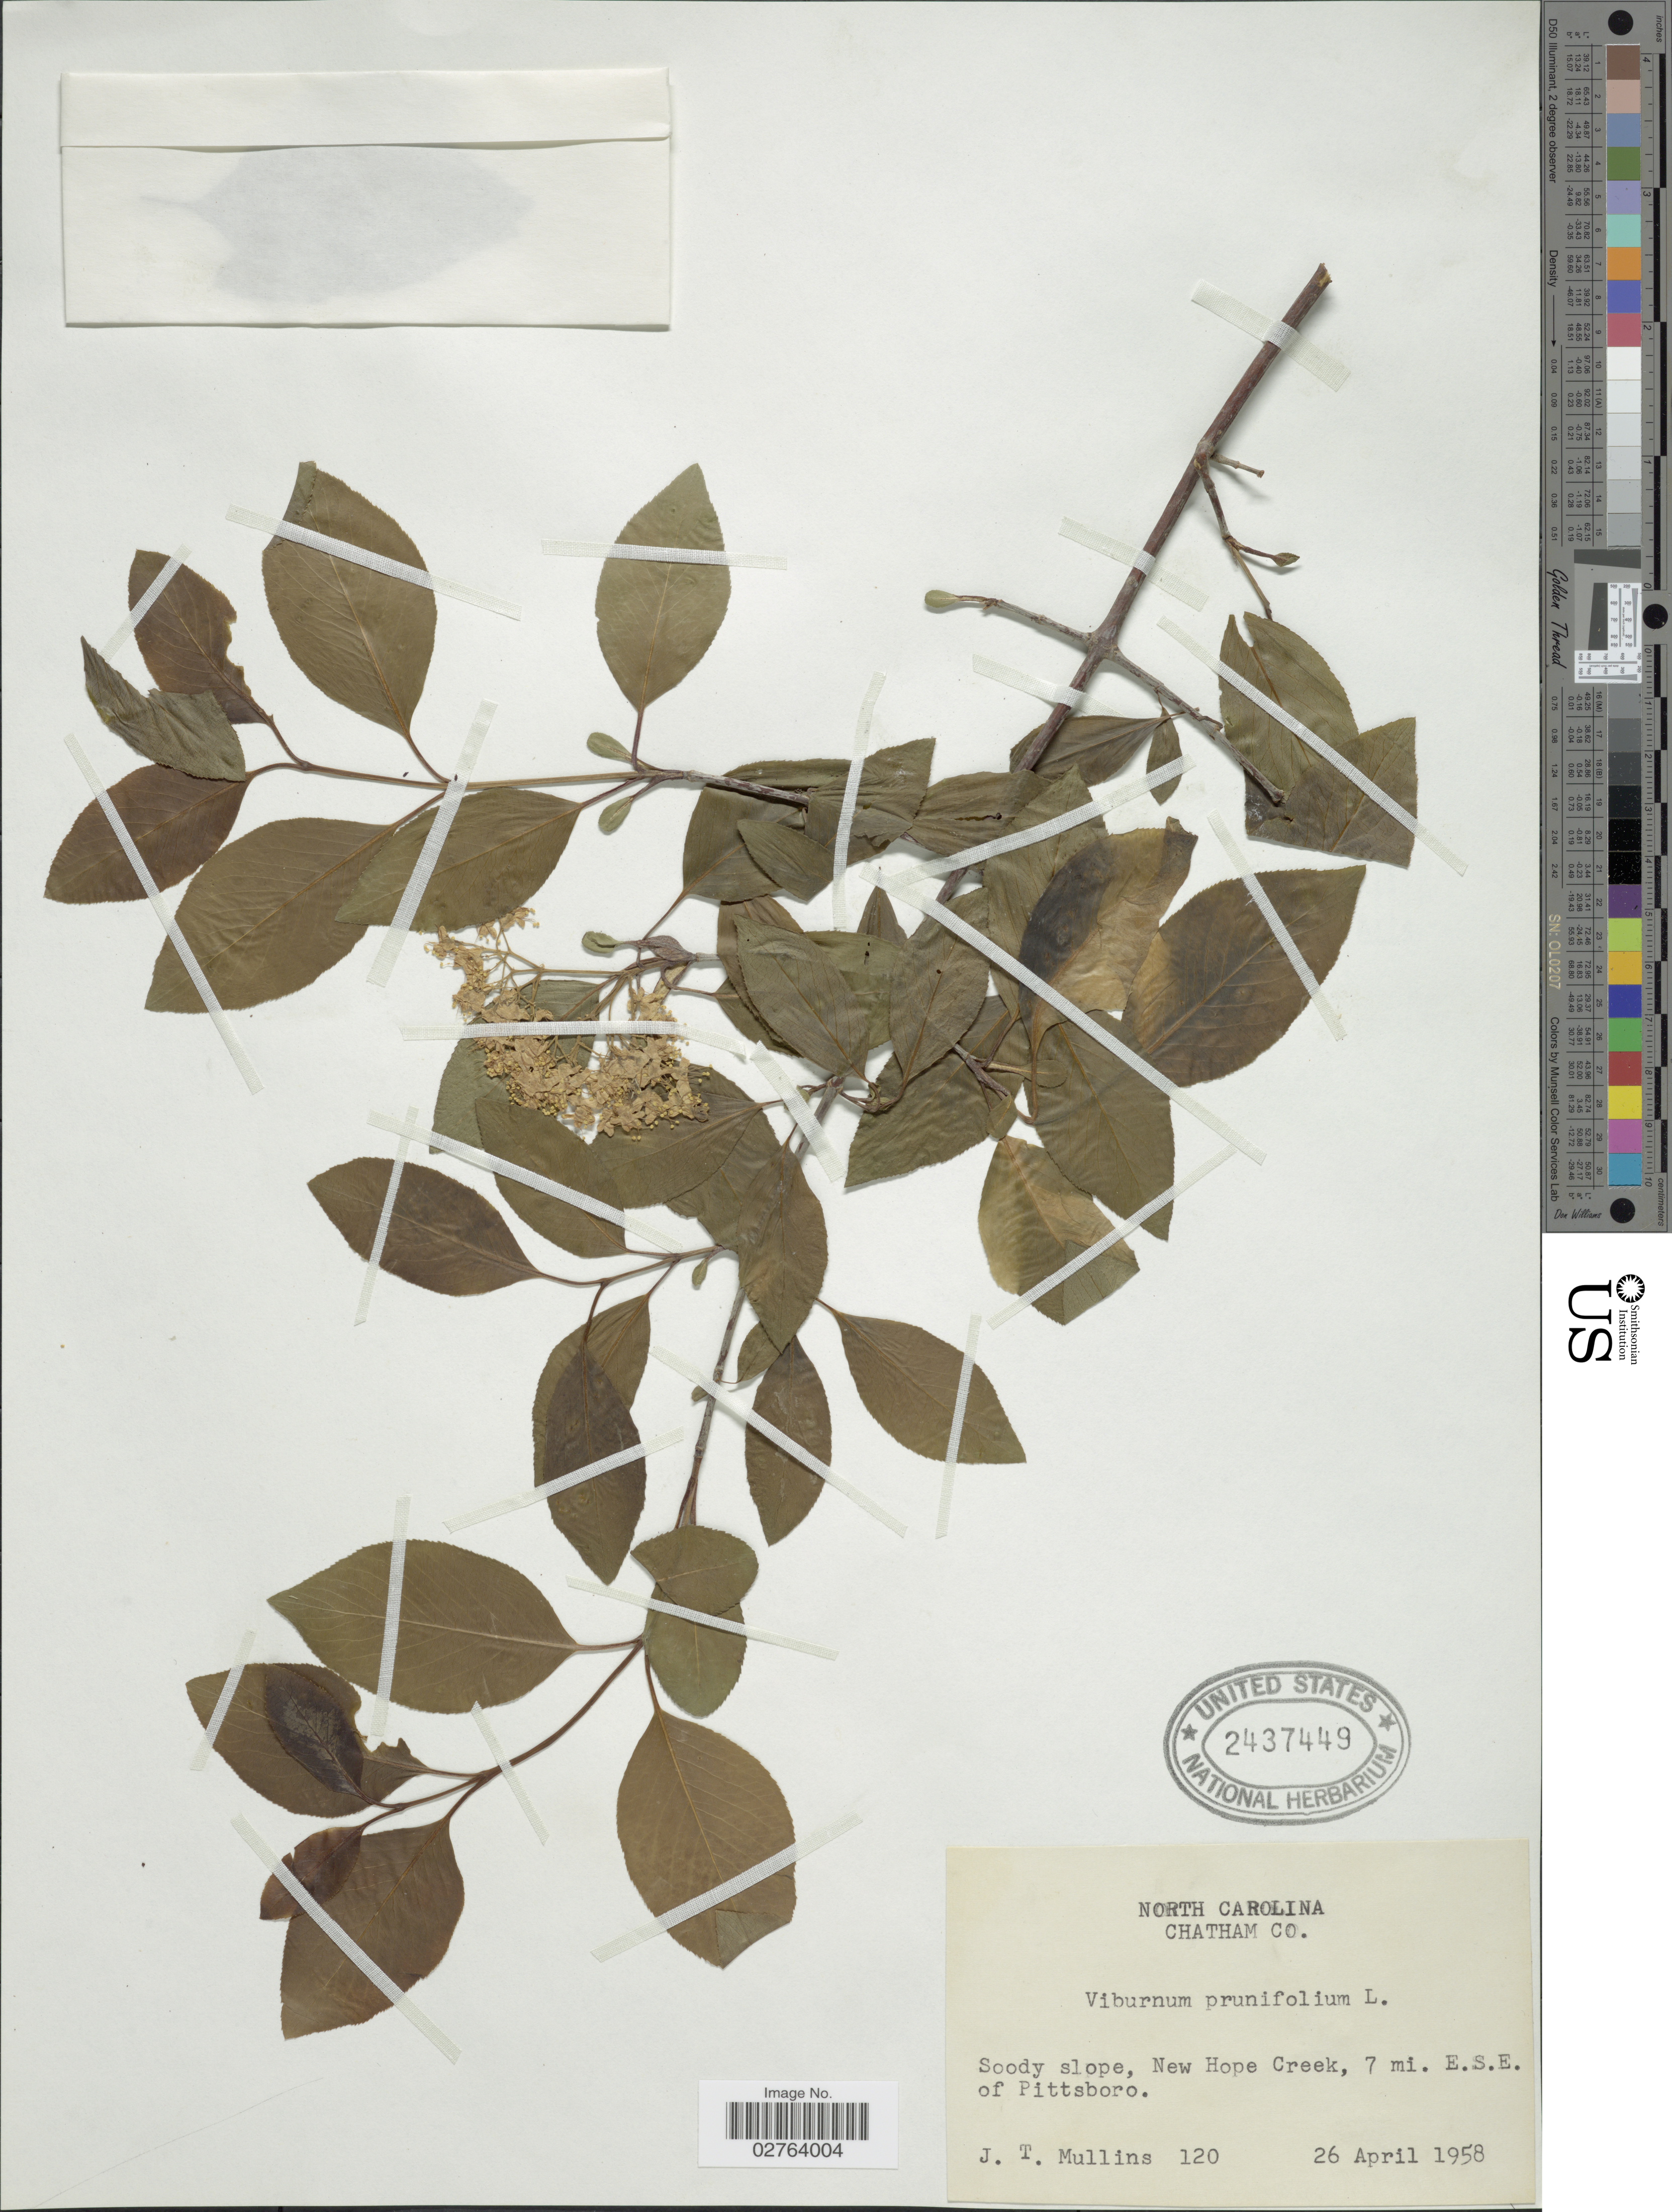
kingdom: Plantae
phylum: Tracheophyta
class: Magnoliopsida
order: Dipsacales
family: Viburnaceae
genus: Viburnum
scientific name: Viburnum prunifolium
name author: L.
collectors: J. Mullins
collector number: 120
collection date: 1958-04-26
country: United States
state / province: North Carolina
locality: Chatham Co. New Hope Creek, 7 mi. E.S.E. of Pittsboro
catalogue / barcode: US 2437449